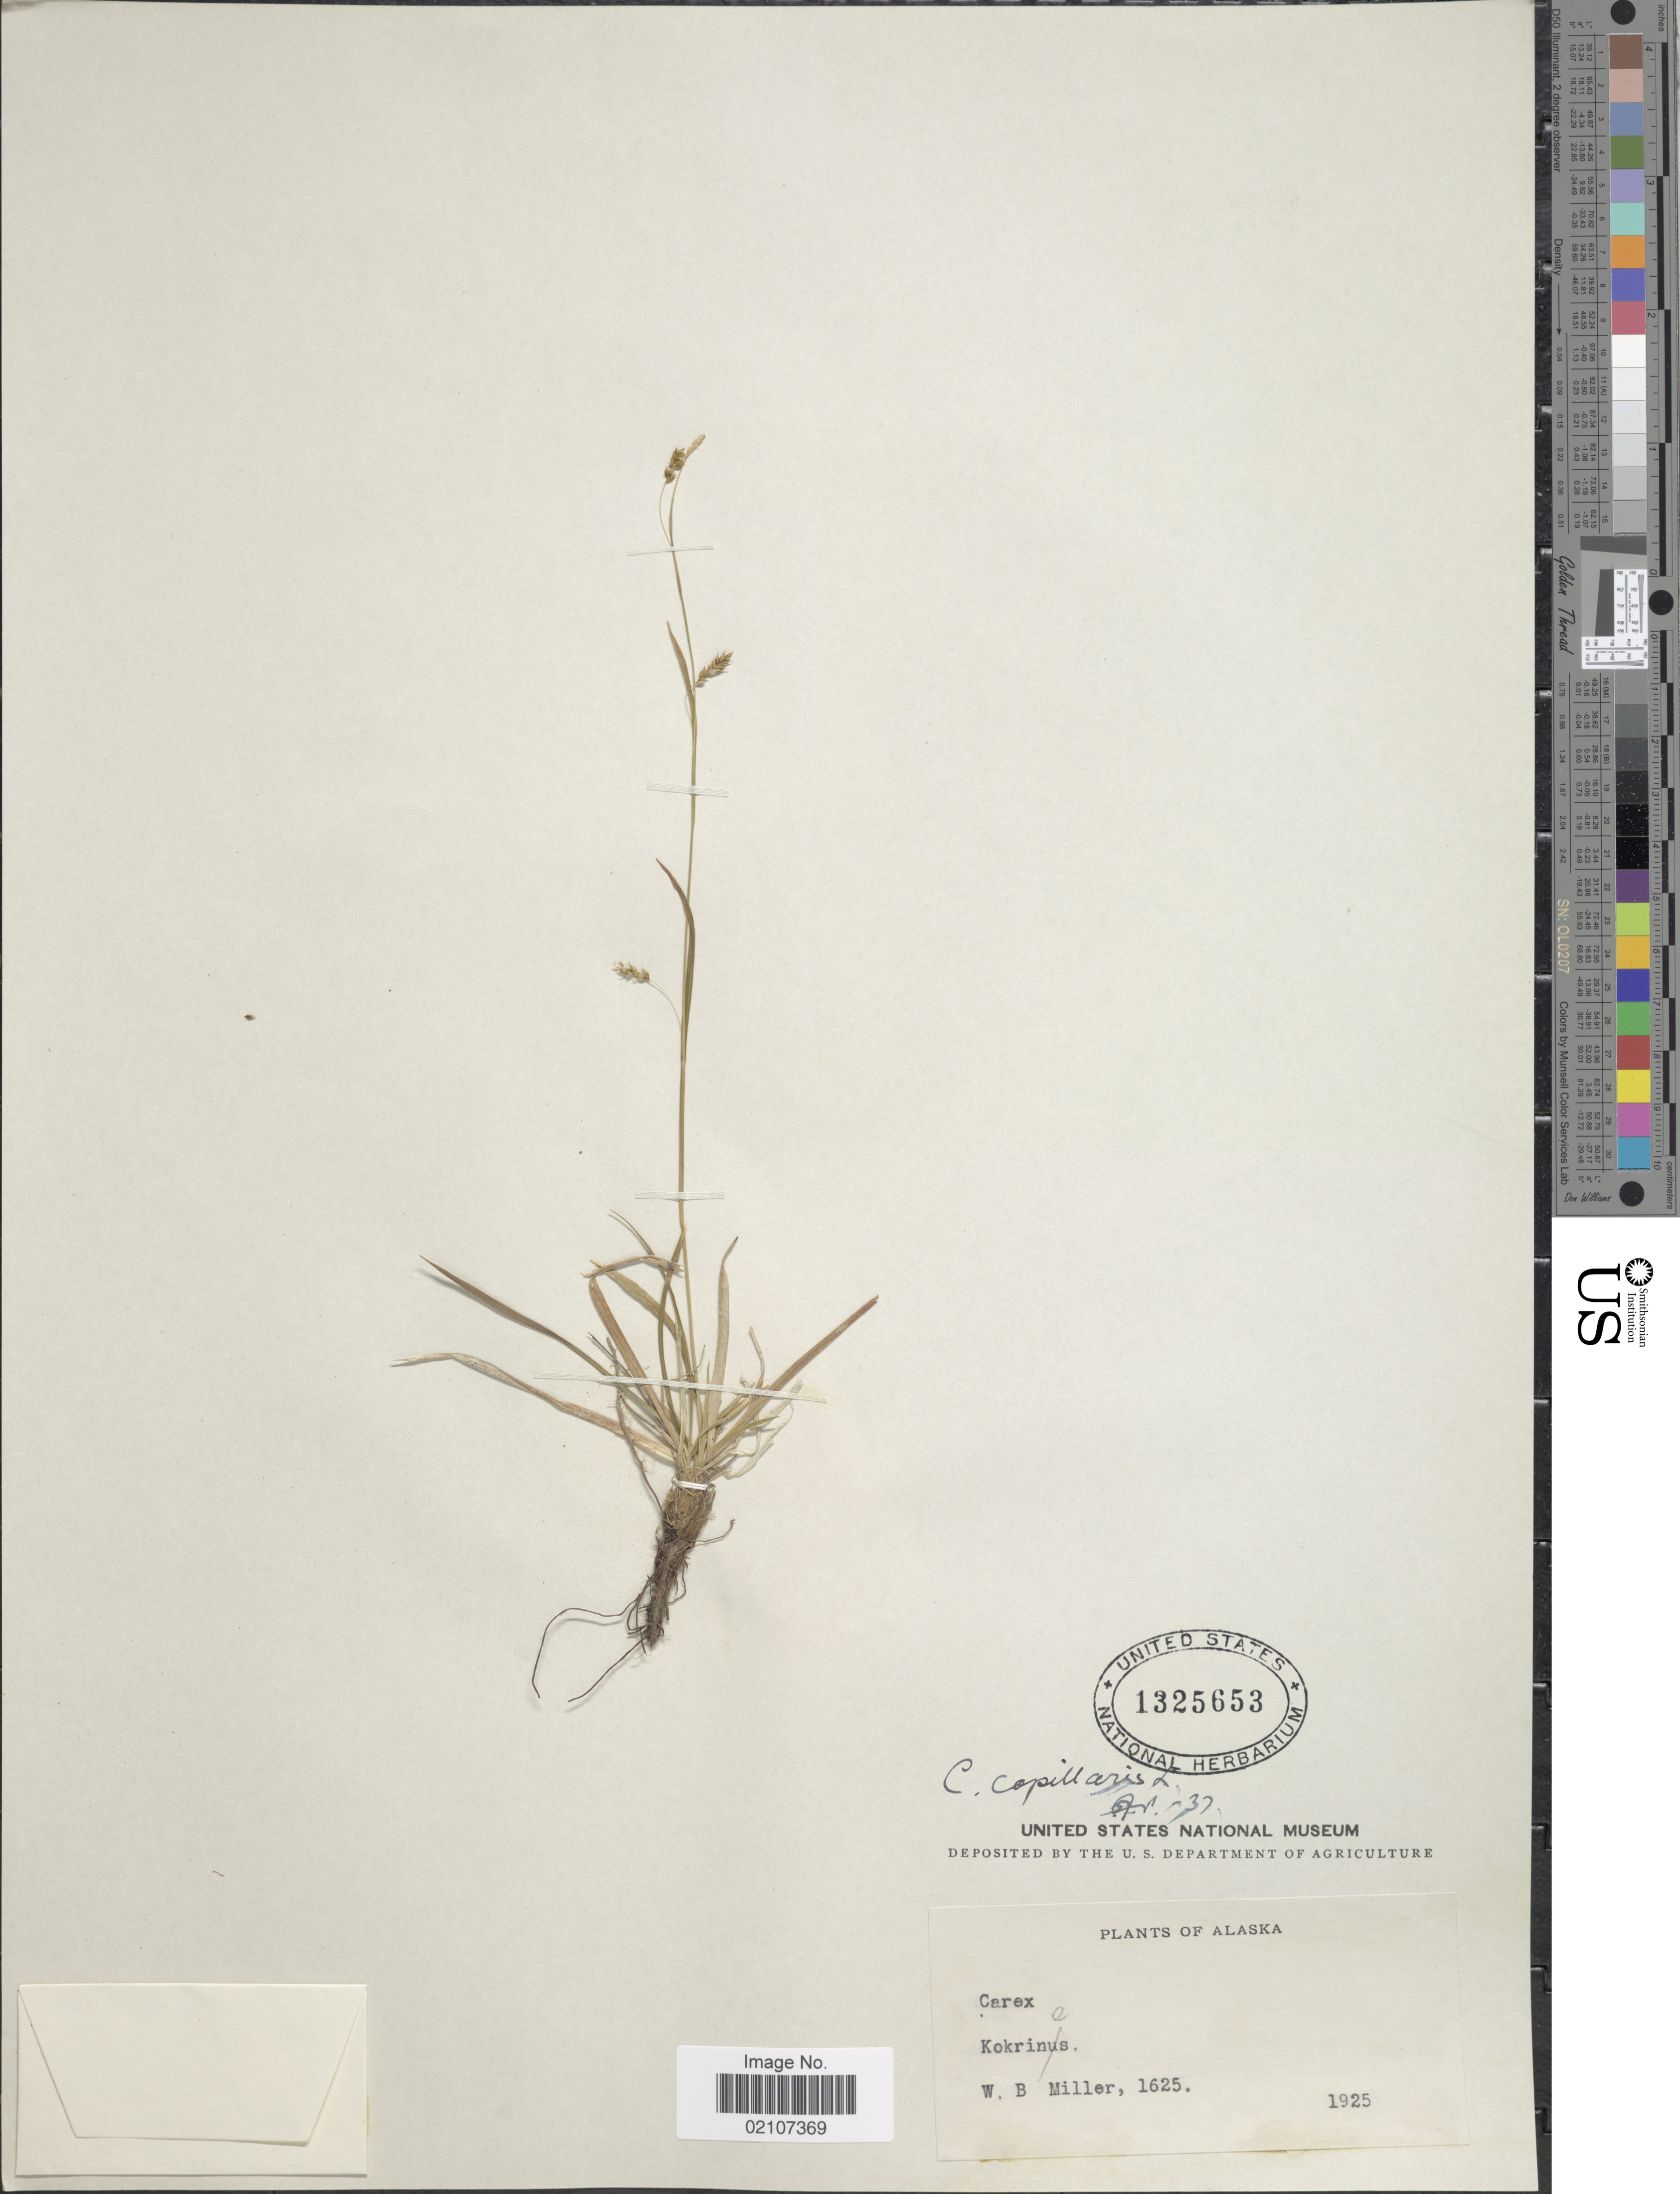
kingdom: Plantae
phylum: Tracheophyta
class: Liliopsida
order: Poales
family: Cyperaceae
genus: Carex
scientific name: Carex capillaris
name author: L.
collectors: W. Miller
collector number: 1625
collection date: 1925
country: United States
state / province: Alaska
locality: Kokrines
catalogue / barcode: US 1325653